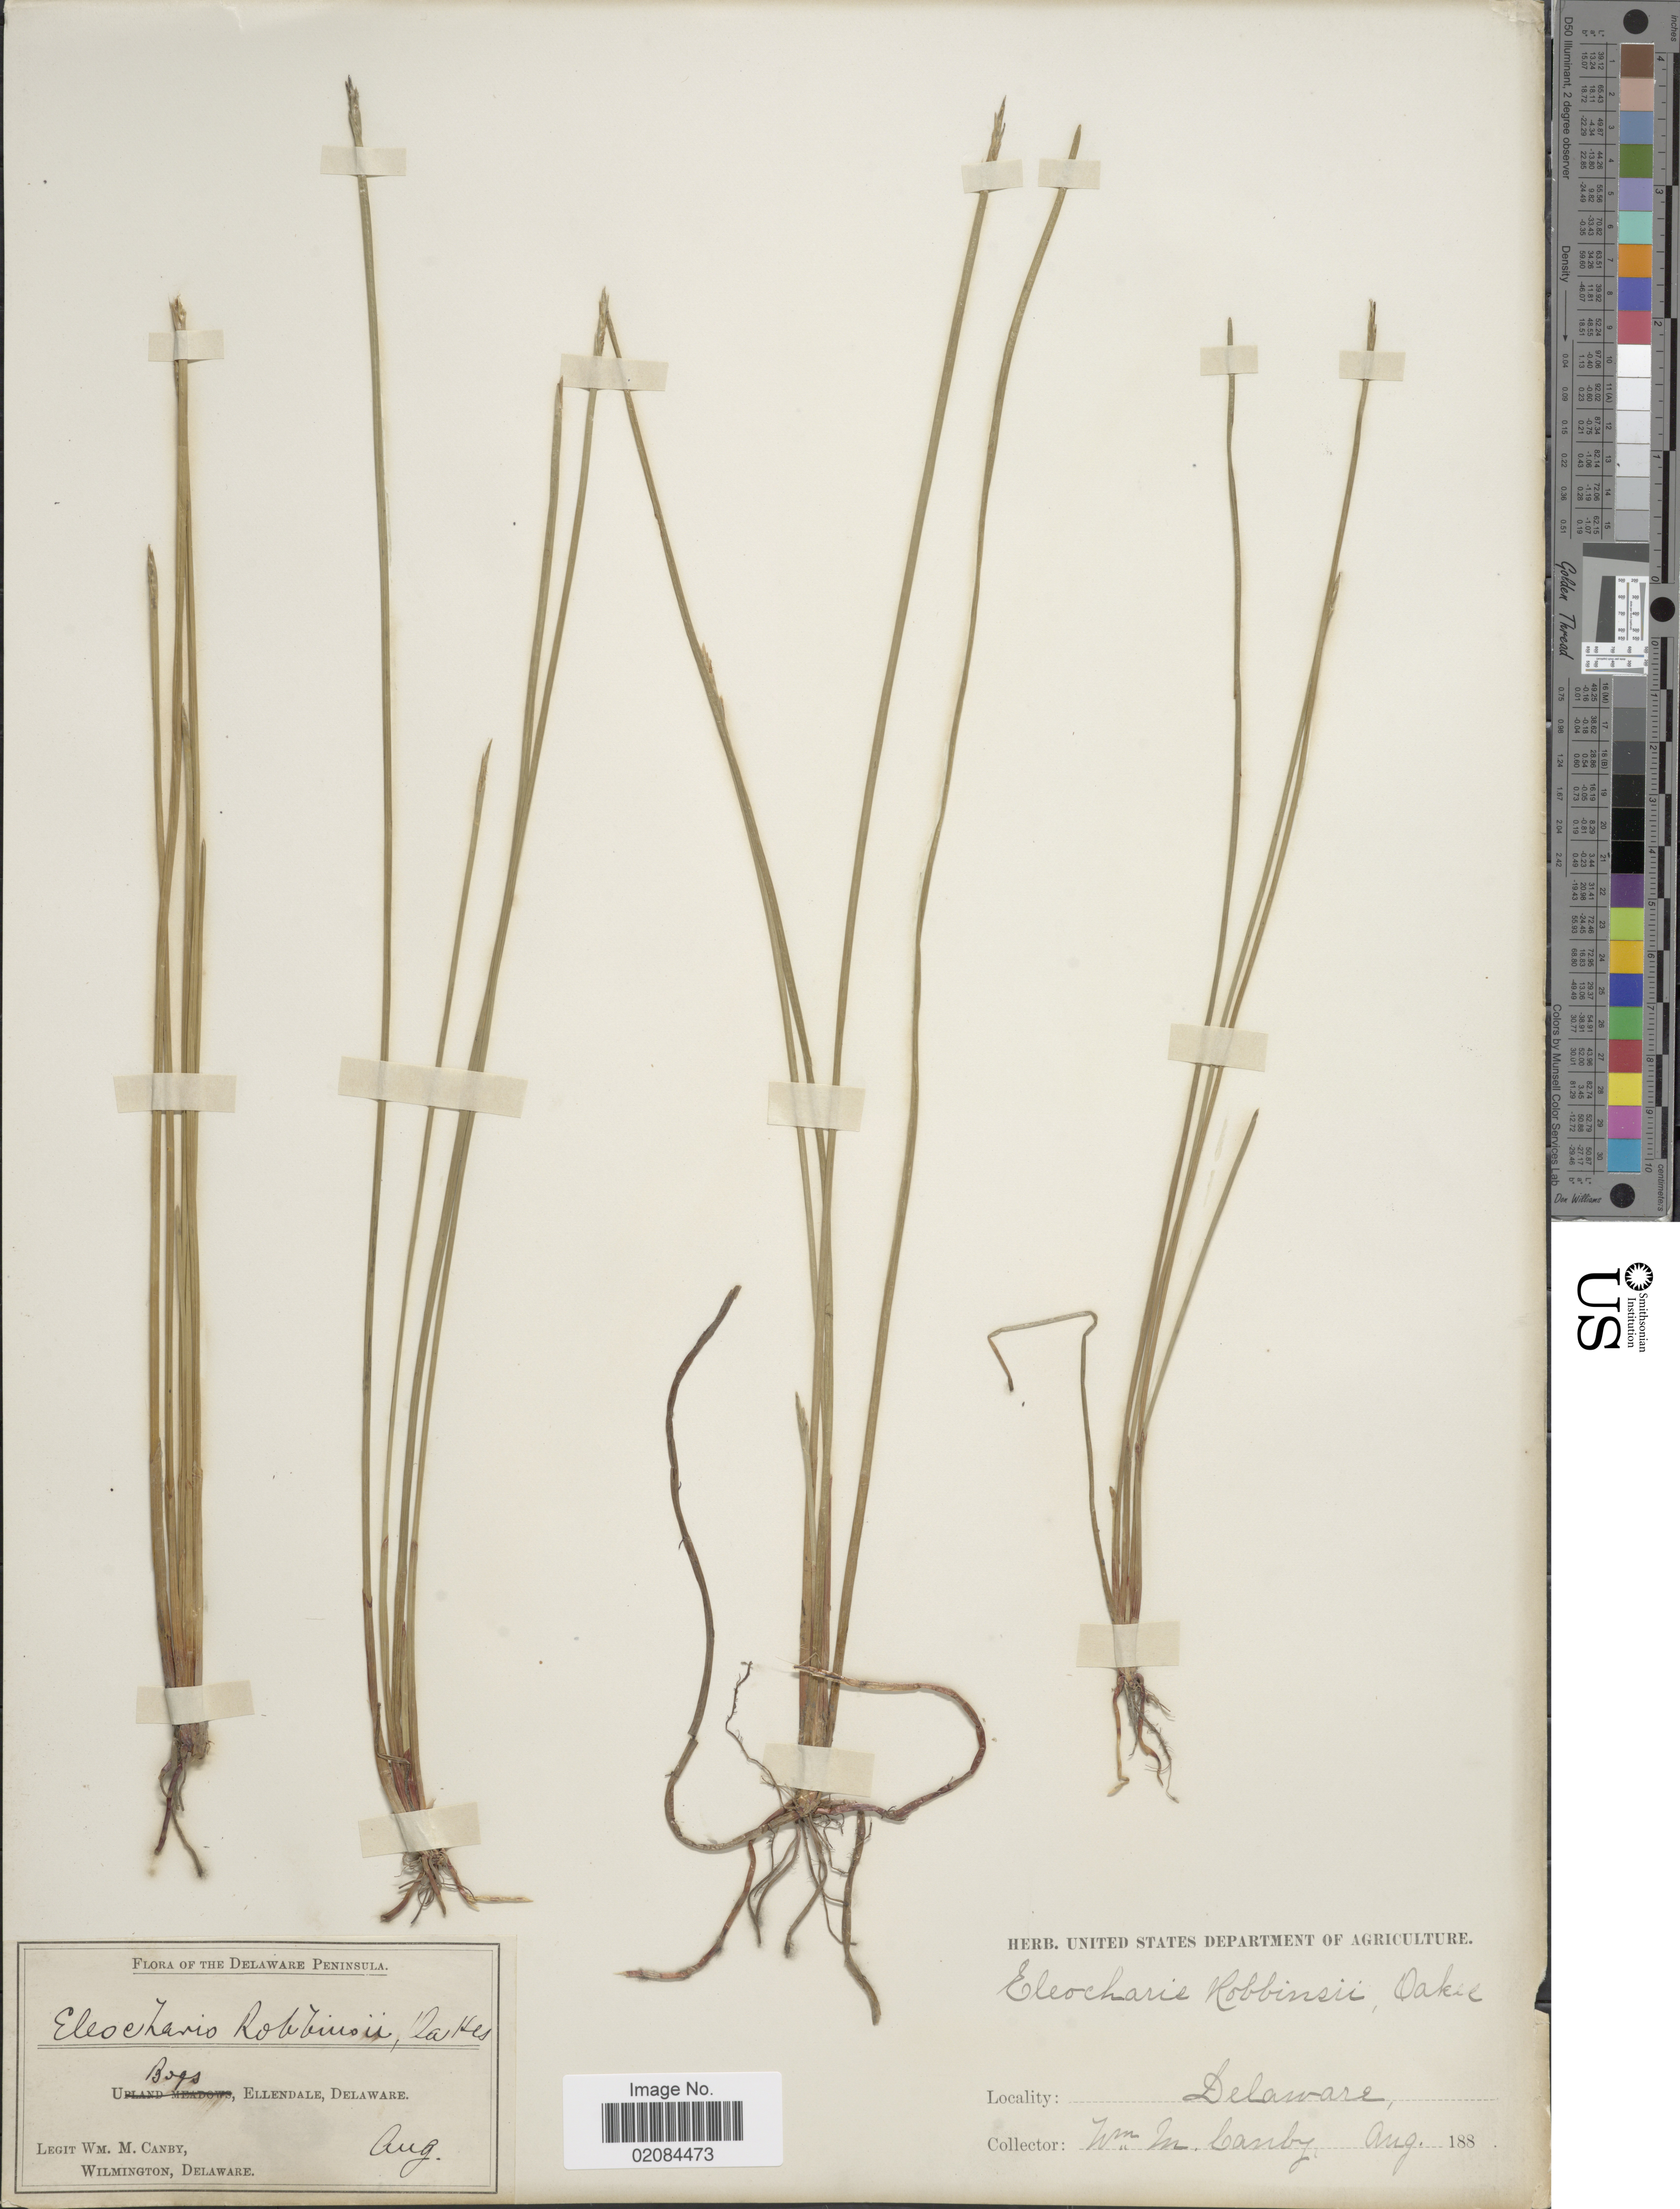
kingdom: Plantae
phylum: Tracheophyta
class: Liliopsida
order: Poales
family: Cyperaceae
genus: Eleocharis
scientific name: Eleocharis robbinsii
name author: Oakes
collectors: W. M. Canby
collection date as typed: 188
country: United States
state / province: Delaware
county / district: Kent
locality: Bogs, Ellendale, Delaware Peninsula